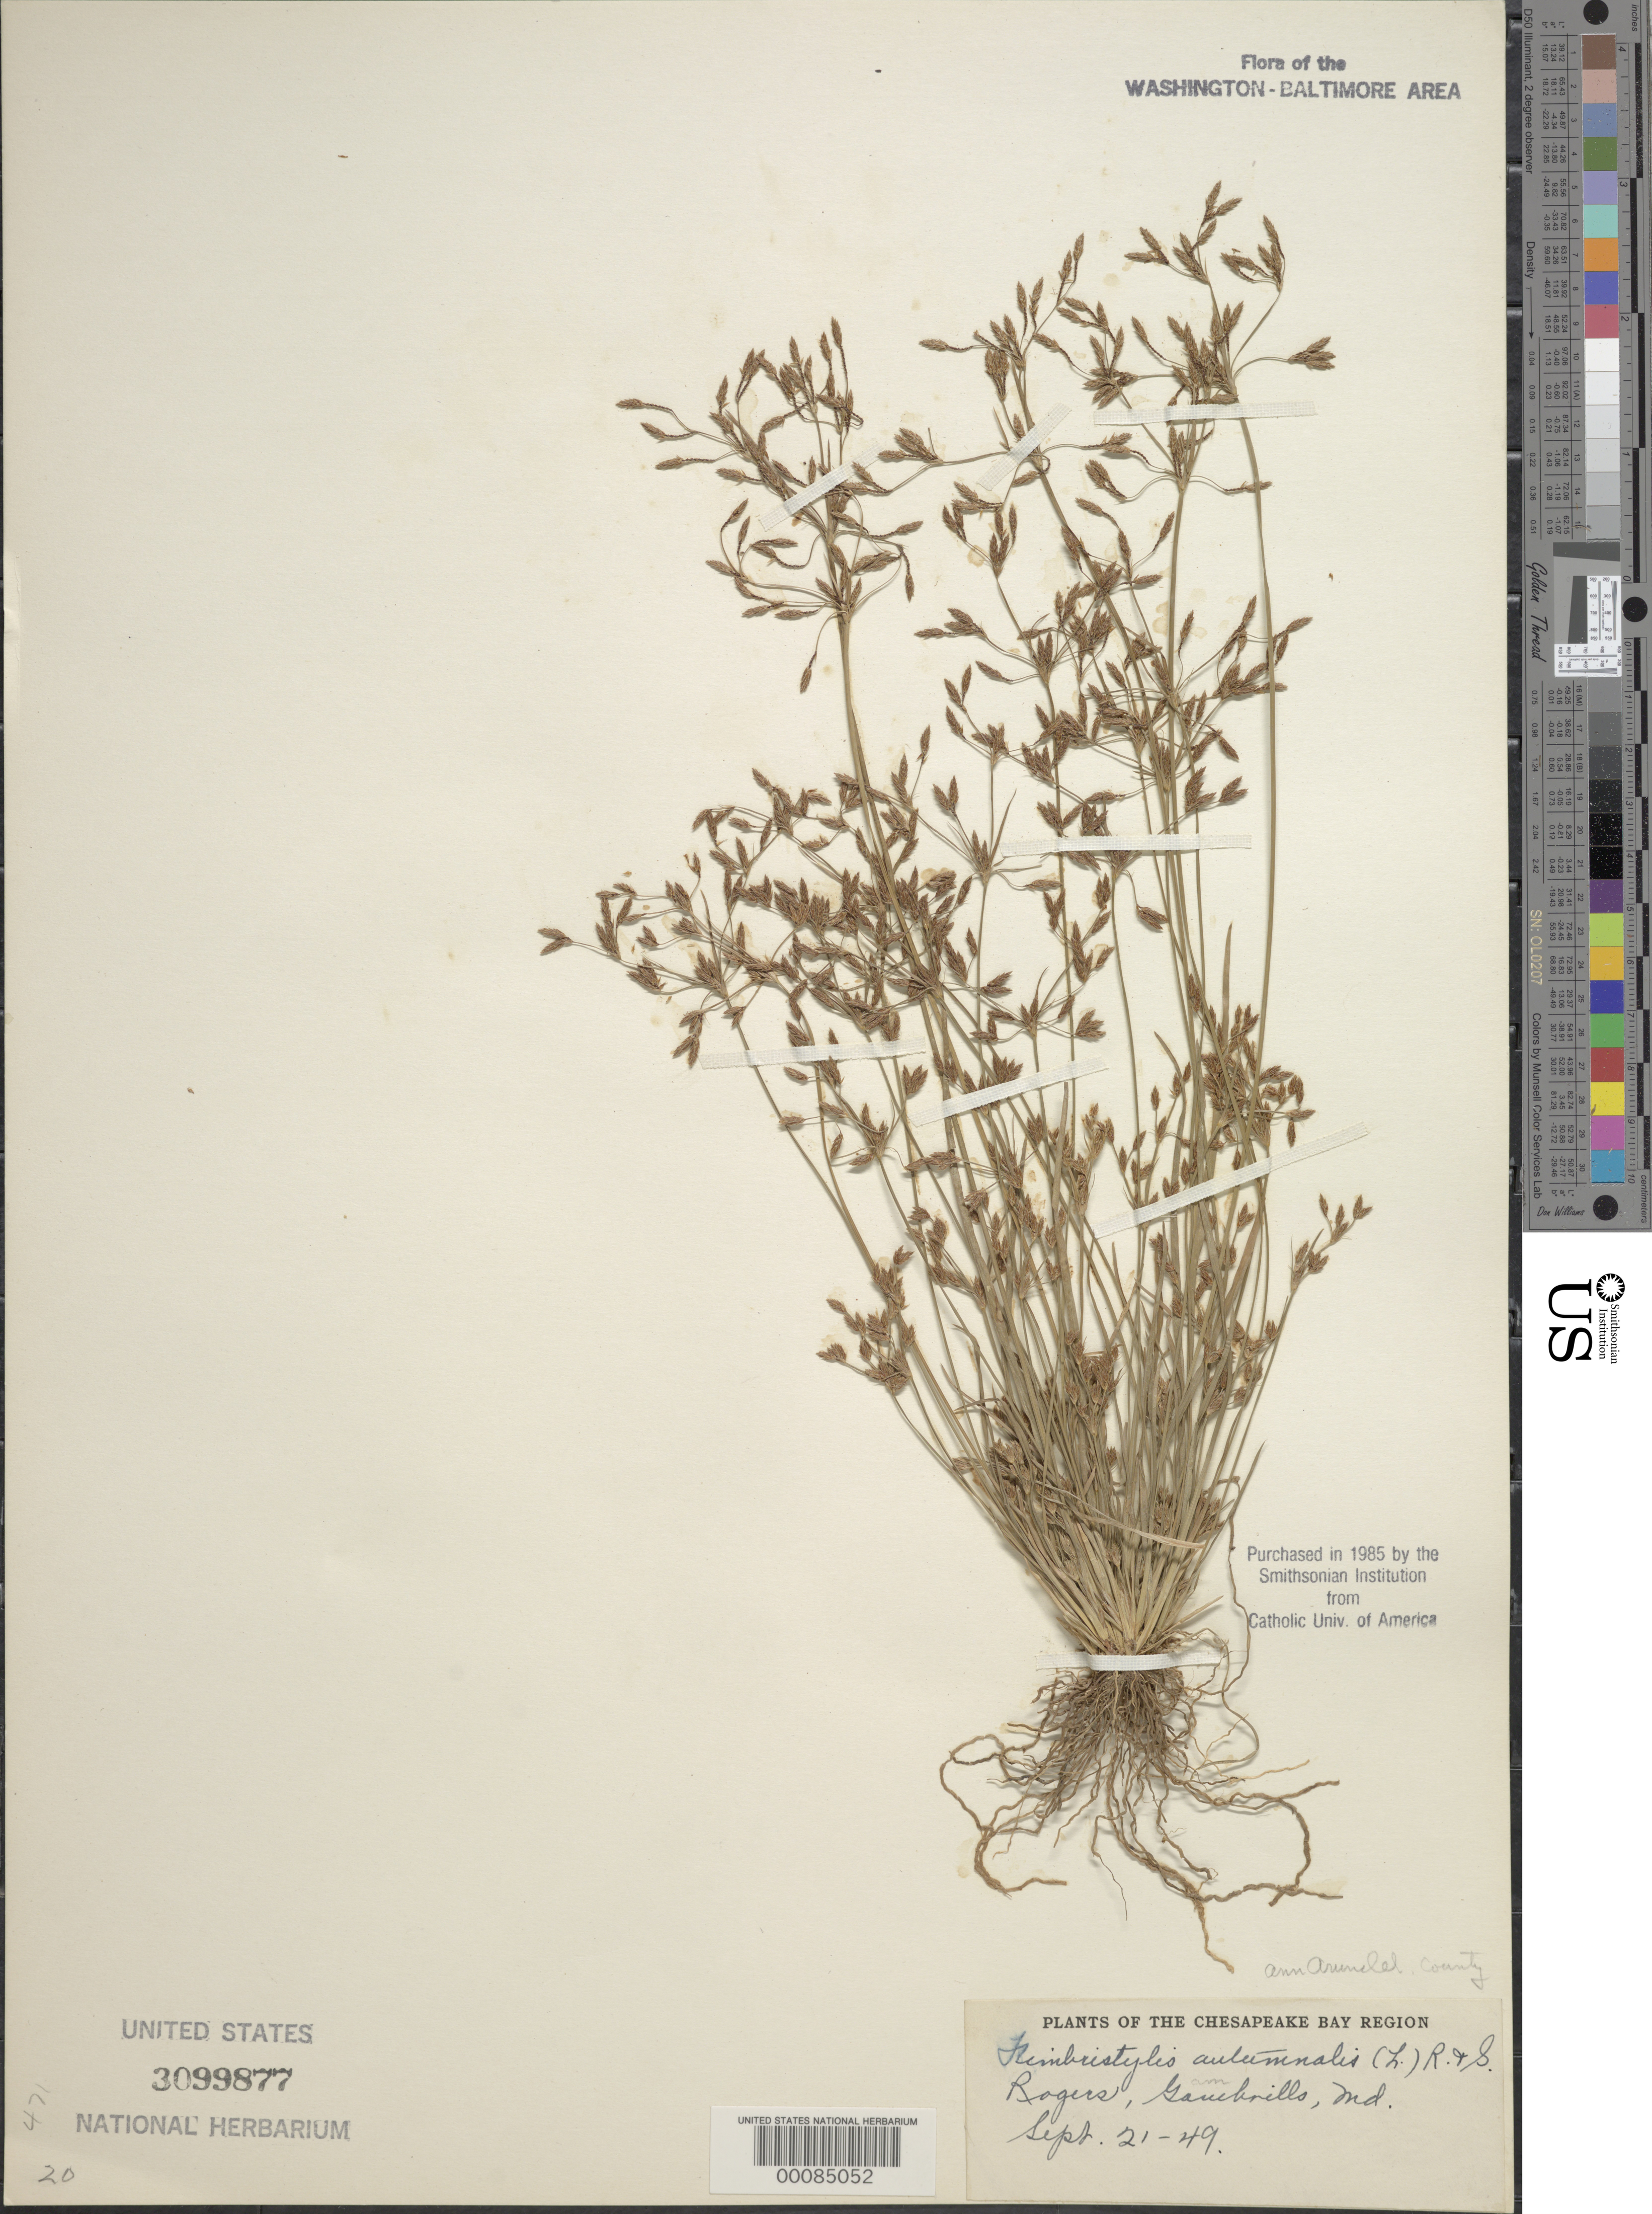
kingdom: Plantae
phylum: Tracheophyta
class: Liliopsida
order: Poales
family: Cyperaceae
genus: Fimbristylis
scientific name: Fimbristylis autumnalis (L.) Roem. & Schult.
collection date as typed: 21 Sep 1949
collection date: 1949-09-21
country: United States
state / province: Maryland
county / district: Anne Arundel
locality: Rogers Gambrills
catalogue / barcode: US 3099877